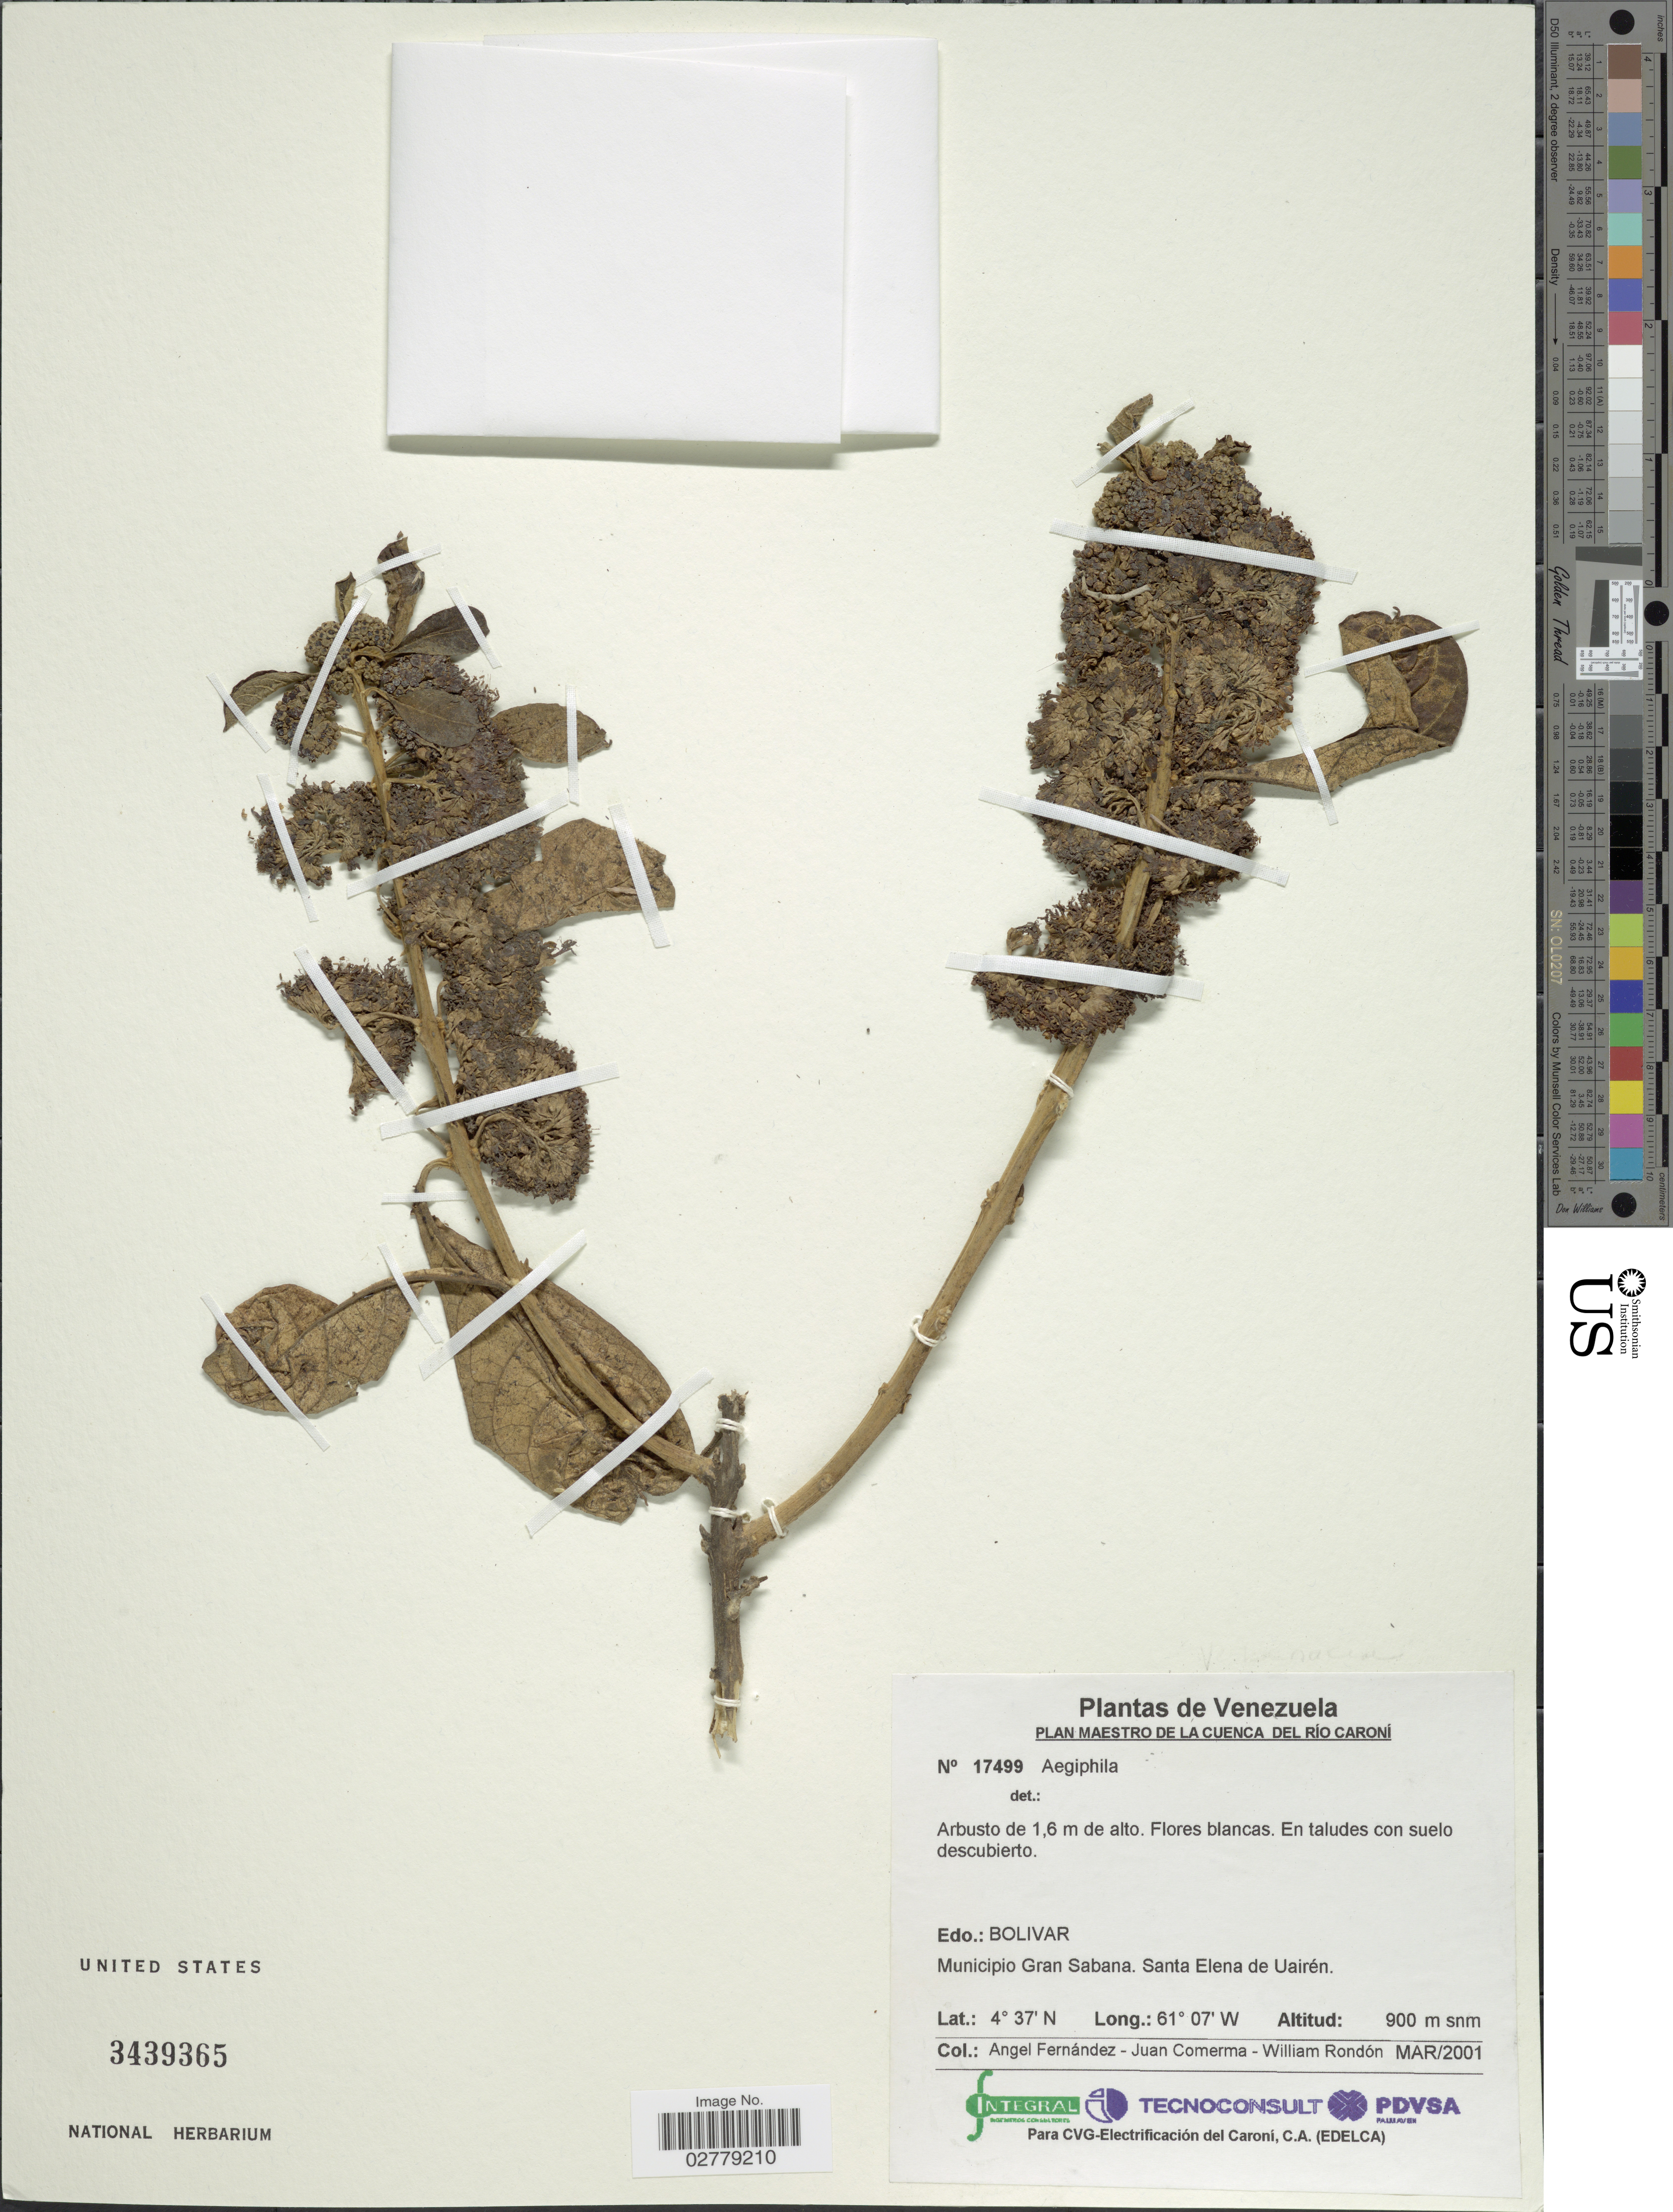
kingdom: Plantae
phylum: Tracheophyta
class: Magnoliopsida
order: Lamiales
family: Lamiaceae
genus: Aegiphila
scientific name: Aegiphila sp.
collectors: Á. Fernández, J. Comerma & W. Rondon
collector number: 17499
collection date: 2001-03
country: Venezuela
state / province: Bolivar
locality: Plan Maestro de la Cuenca del Río Caroní. [unsure placement] Edo.: Bolivar. Municipio Gran Sabana. Santa Elena de Uairén.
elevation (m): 900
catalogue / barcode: US 3439365